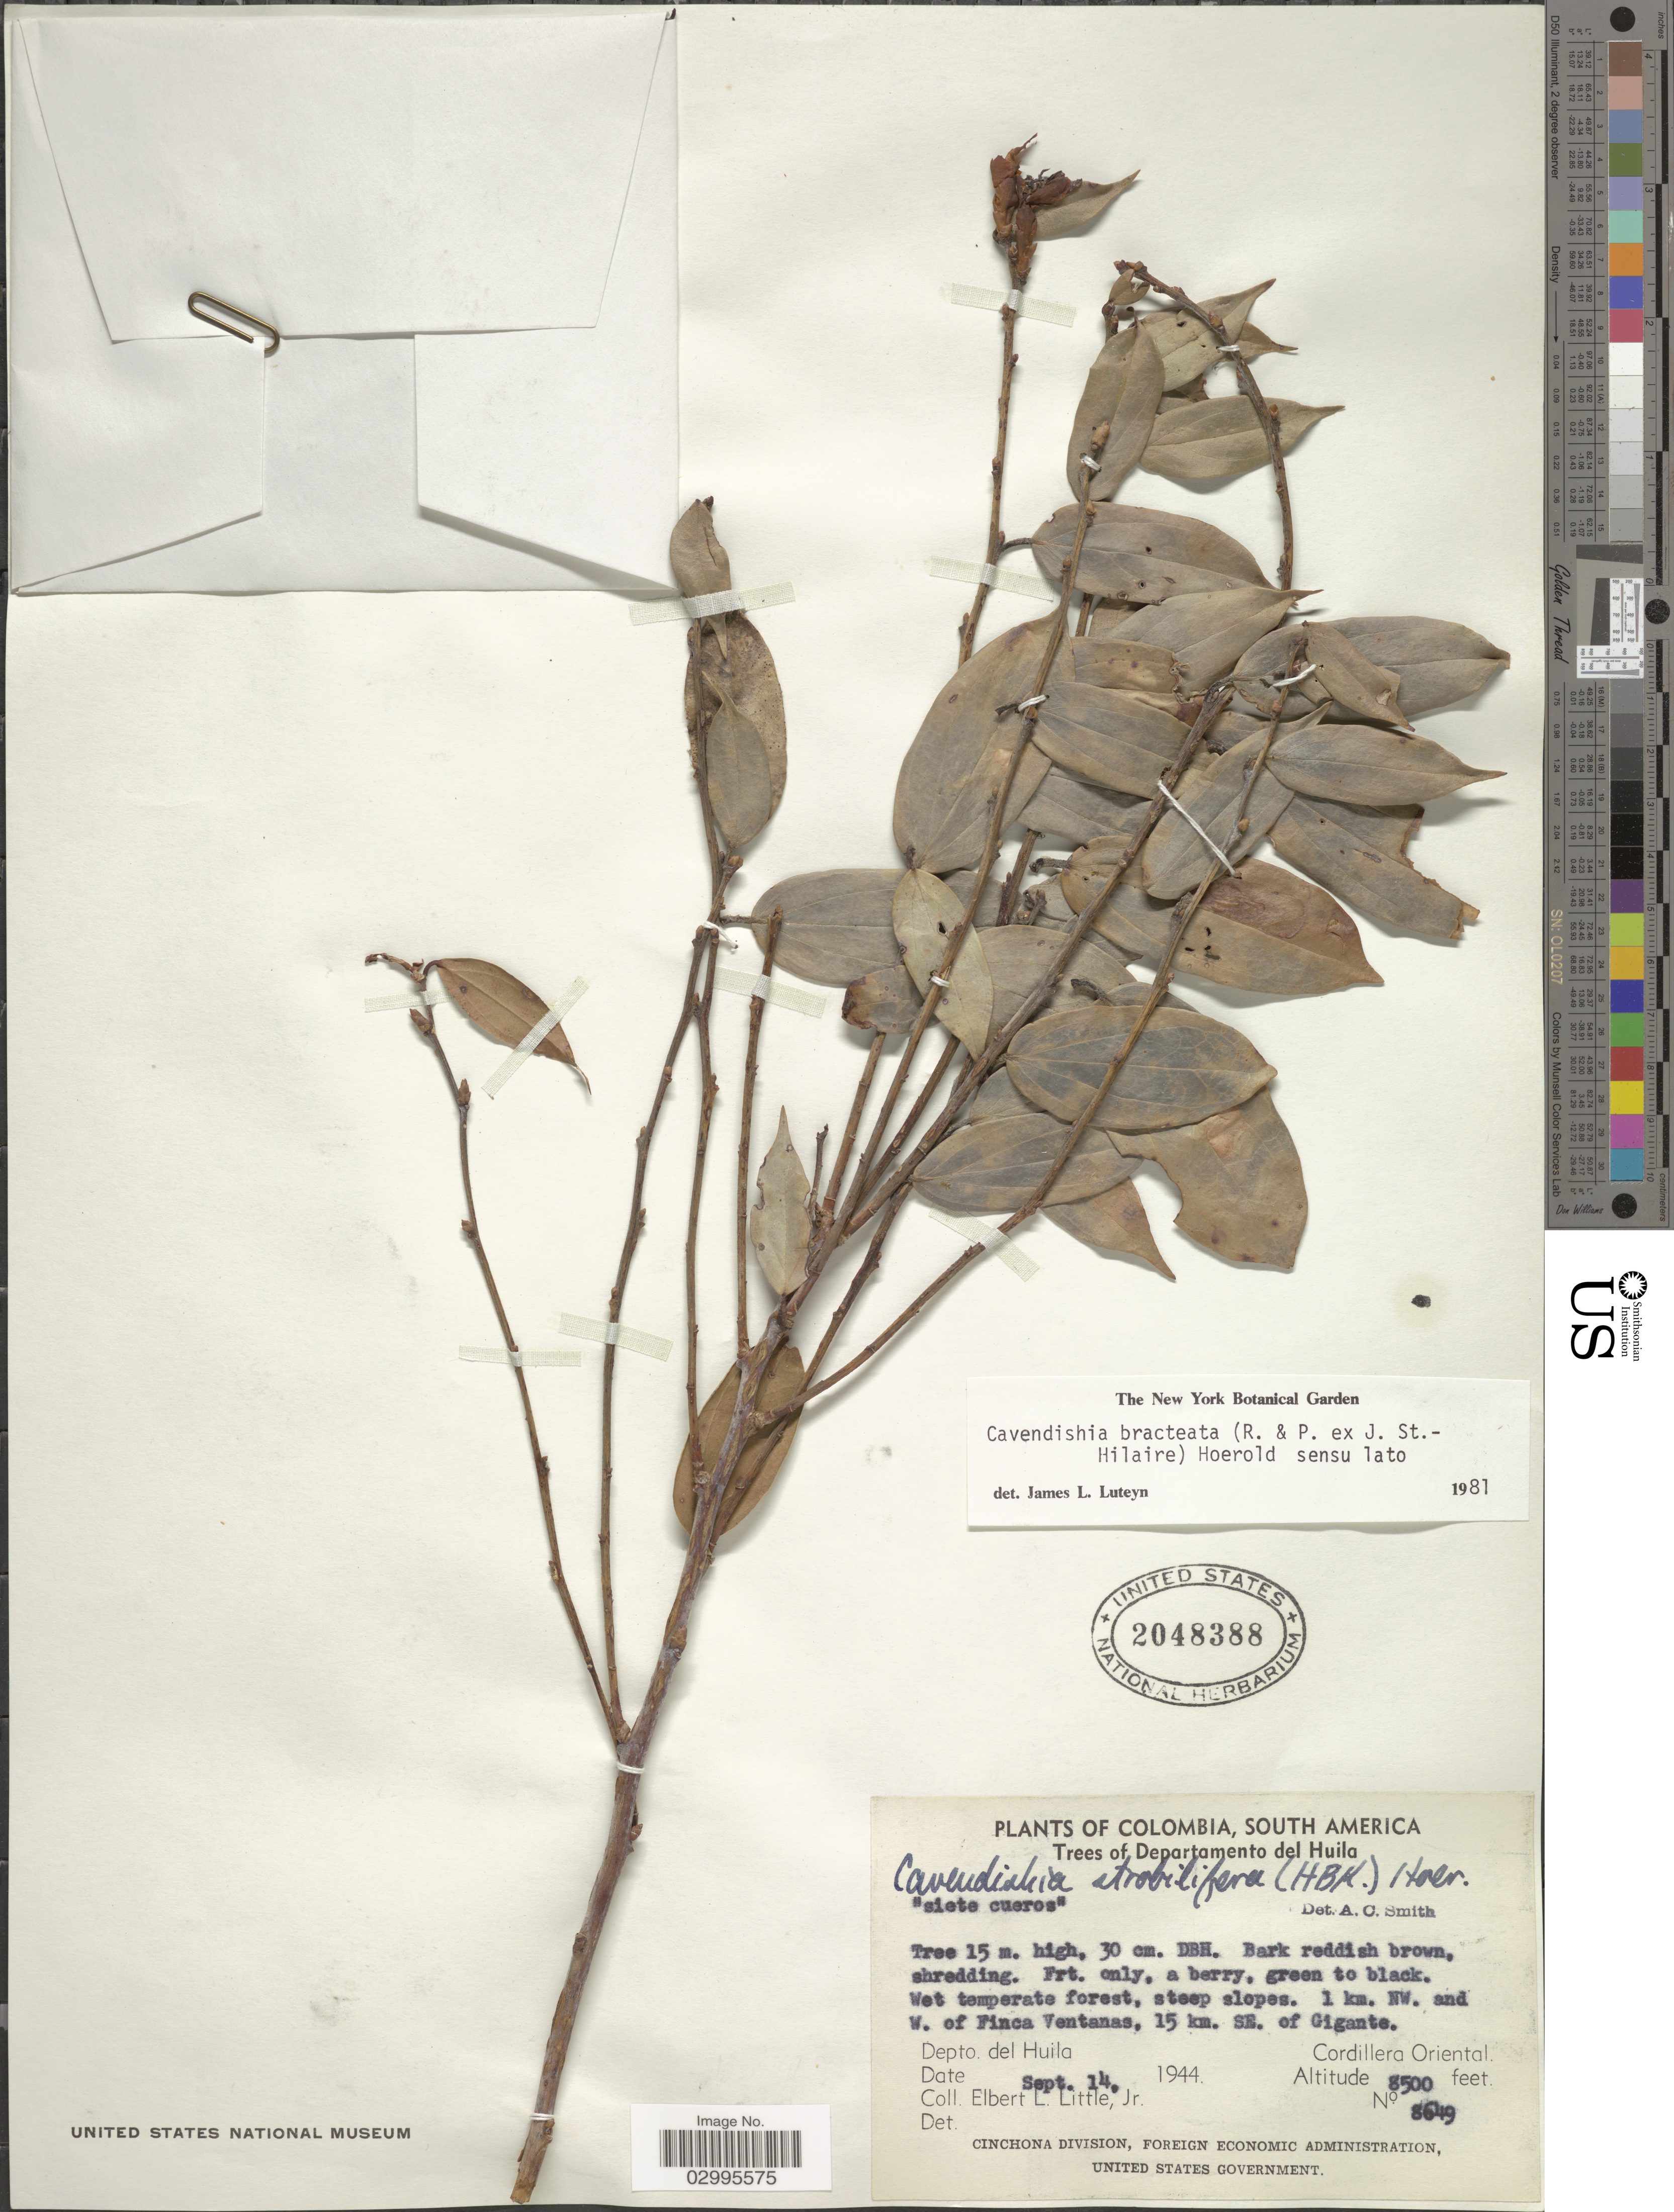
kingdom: Plantae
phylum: Tracheophyta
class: Magnoliopsida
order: Ericales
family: Ericaceae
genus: Cavendishia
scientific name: Cavendishia bracteata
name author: (Ruiz & Pav. ex J. St.-Hil.) Hoerold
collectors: E. L. Little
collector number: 8649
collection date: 1944-09-14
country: Colombia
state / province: Huila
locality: Trees of Departamento del Huila. 1 km. NW. and W. of Finca Ventanas, 15 km. SE. of Gigante. Depto. del Huila. Cordillera Oriental.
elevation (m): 2591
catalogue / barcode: US 2048388